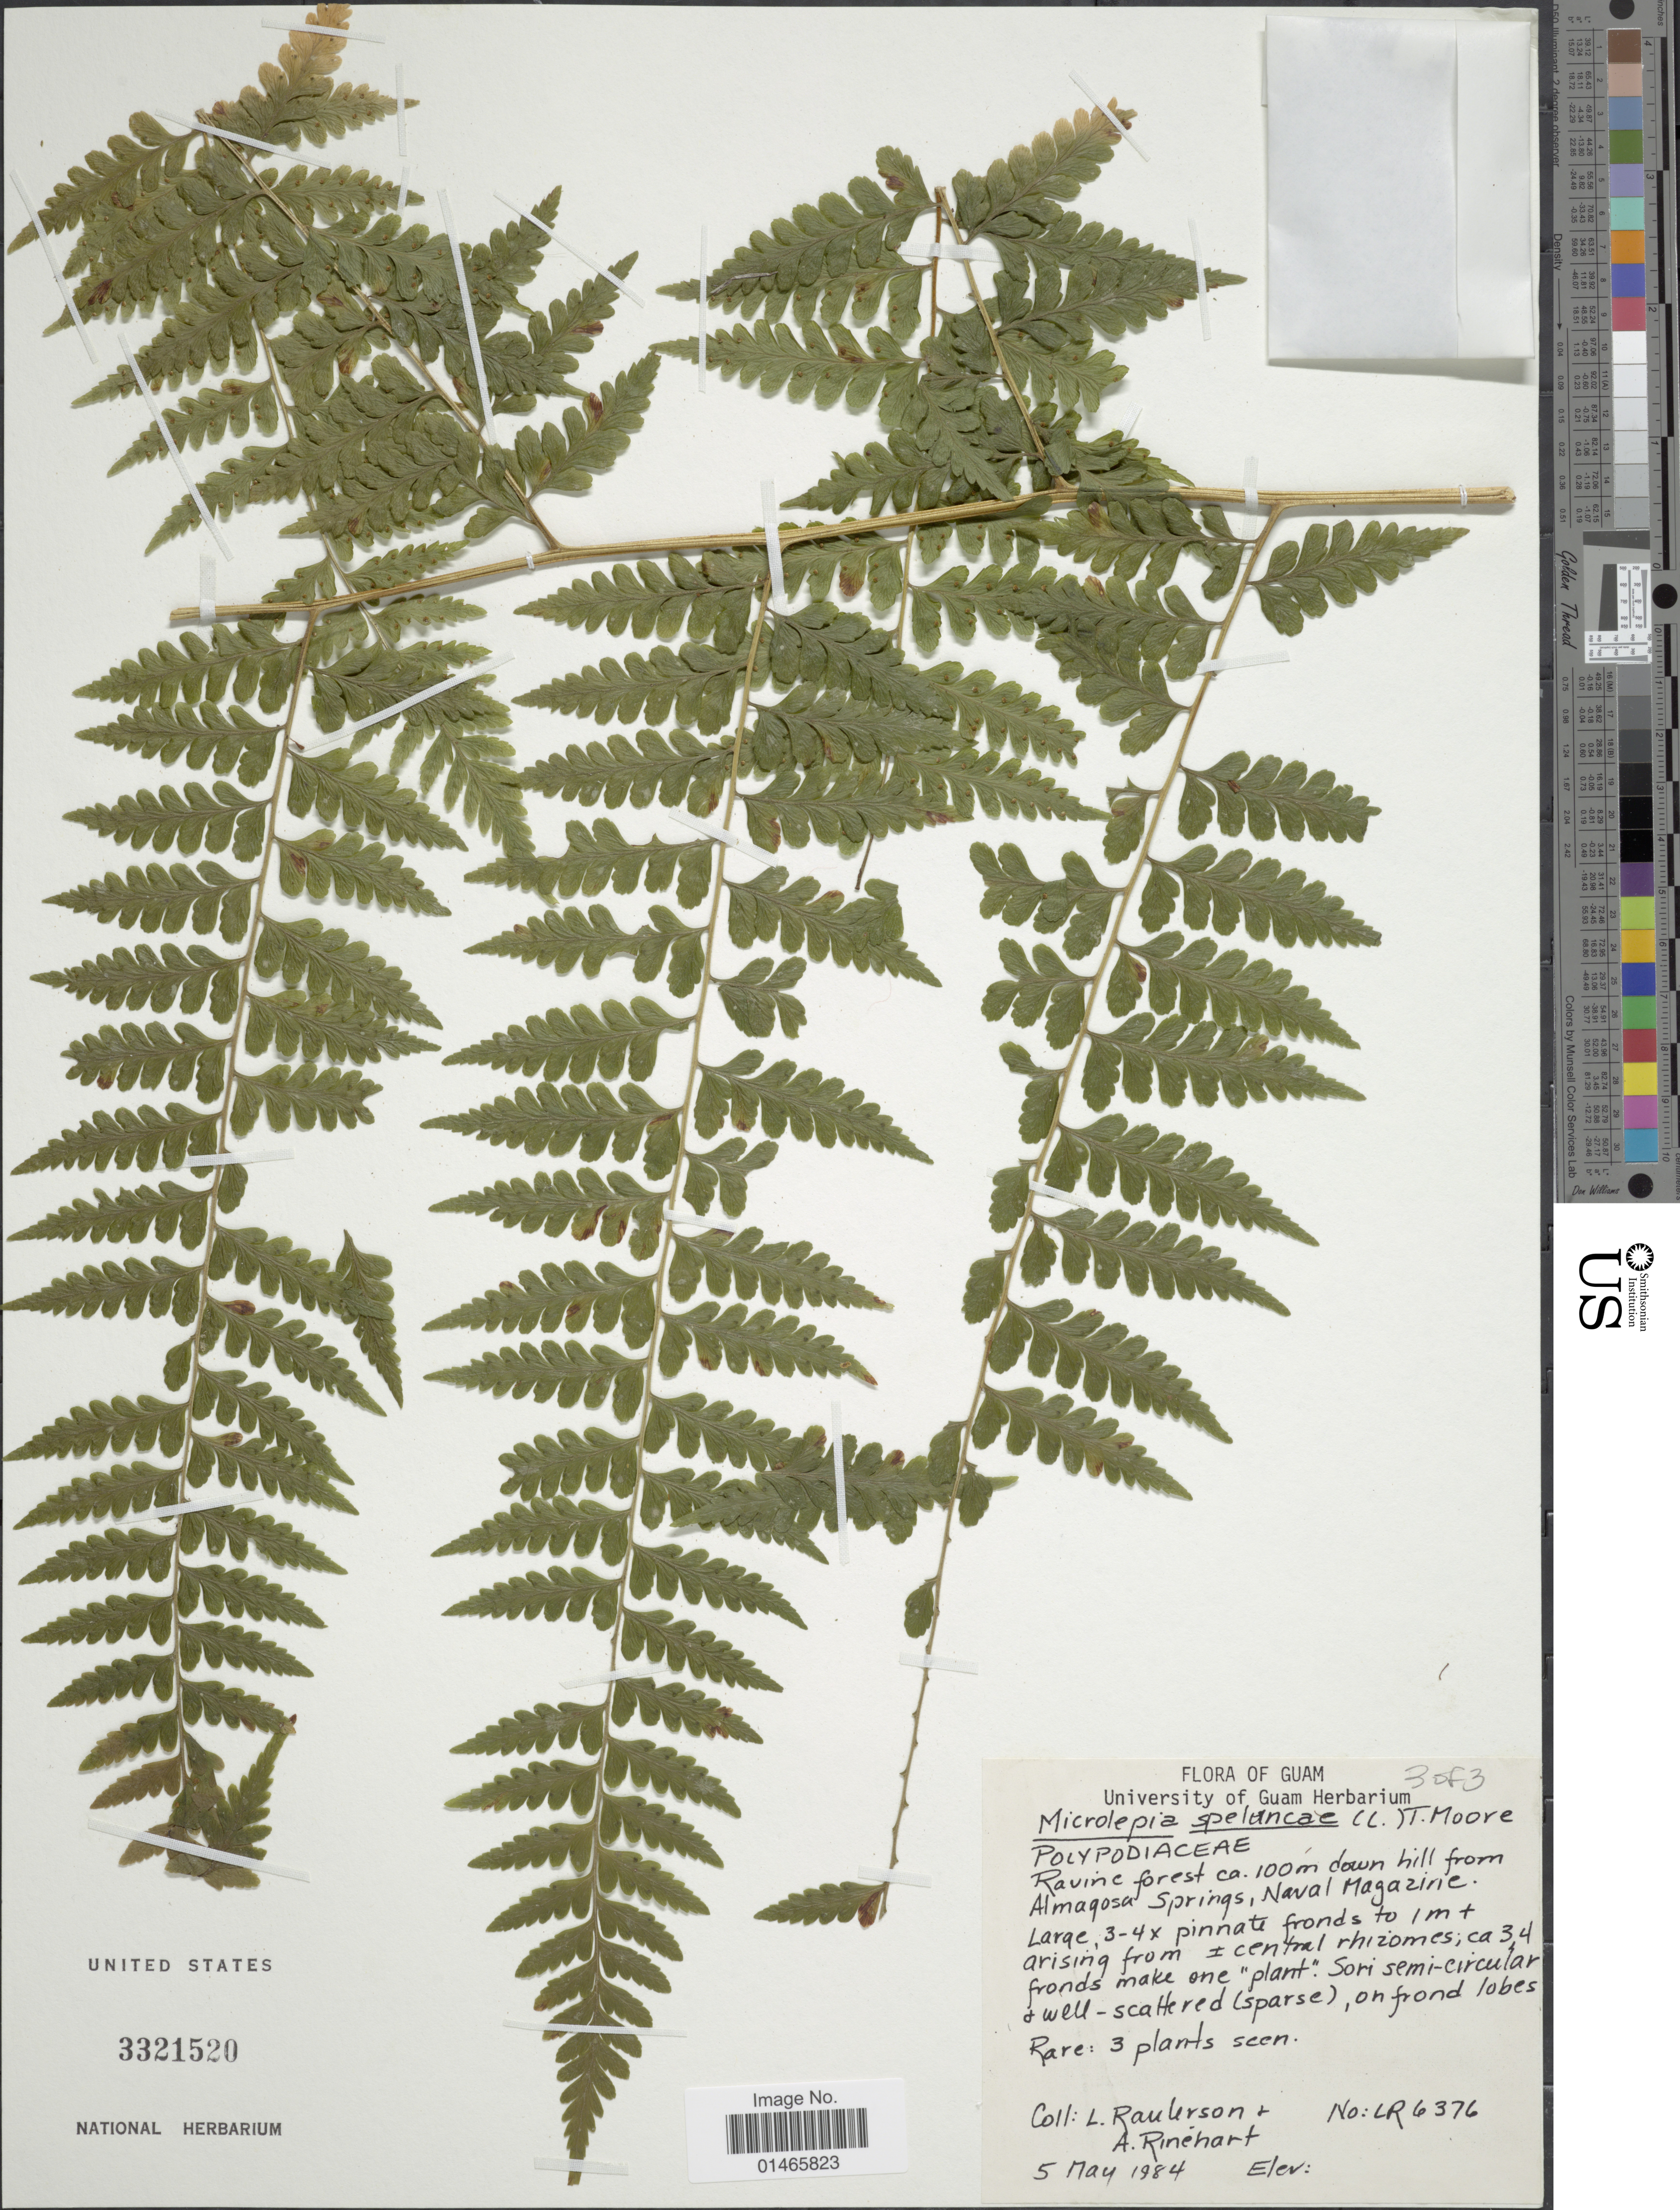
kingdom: Plantae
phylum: Tracheophyta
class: Polypodiopsida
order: Polypodiales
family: Dennstaedtiaceae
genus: Microlepia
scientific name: Microlepia speluncae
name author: (L.) T. Moore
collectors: L. Raulerson & A. Rinehart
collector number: LR6376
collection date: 1984-05-05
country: Guam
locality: Ravine forest ca. 100 m down hill from Almagosa springs, Naval Magazine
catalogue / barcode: US 3321520